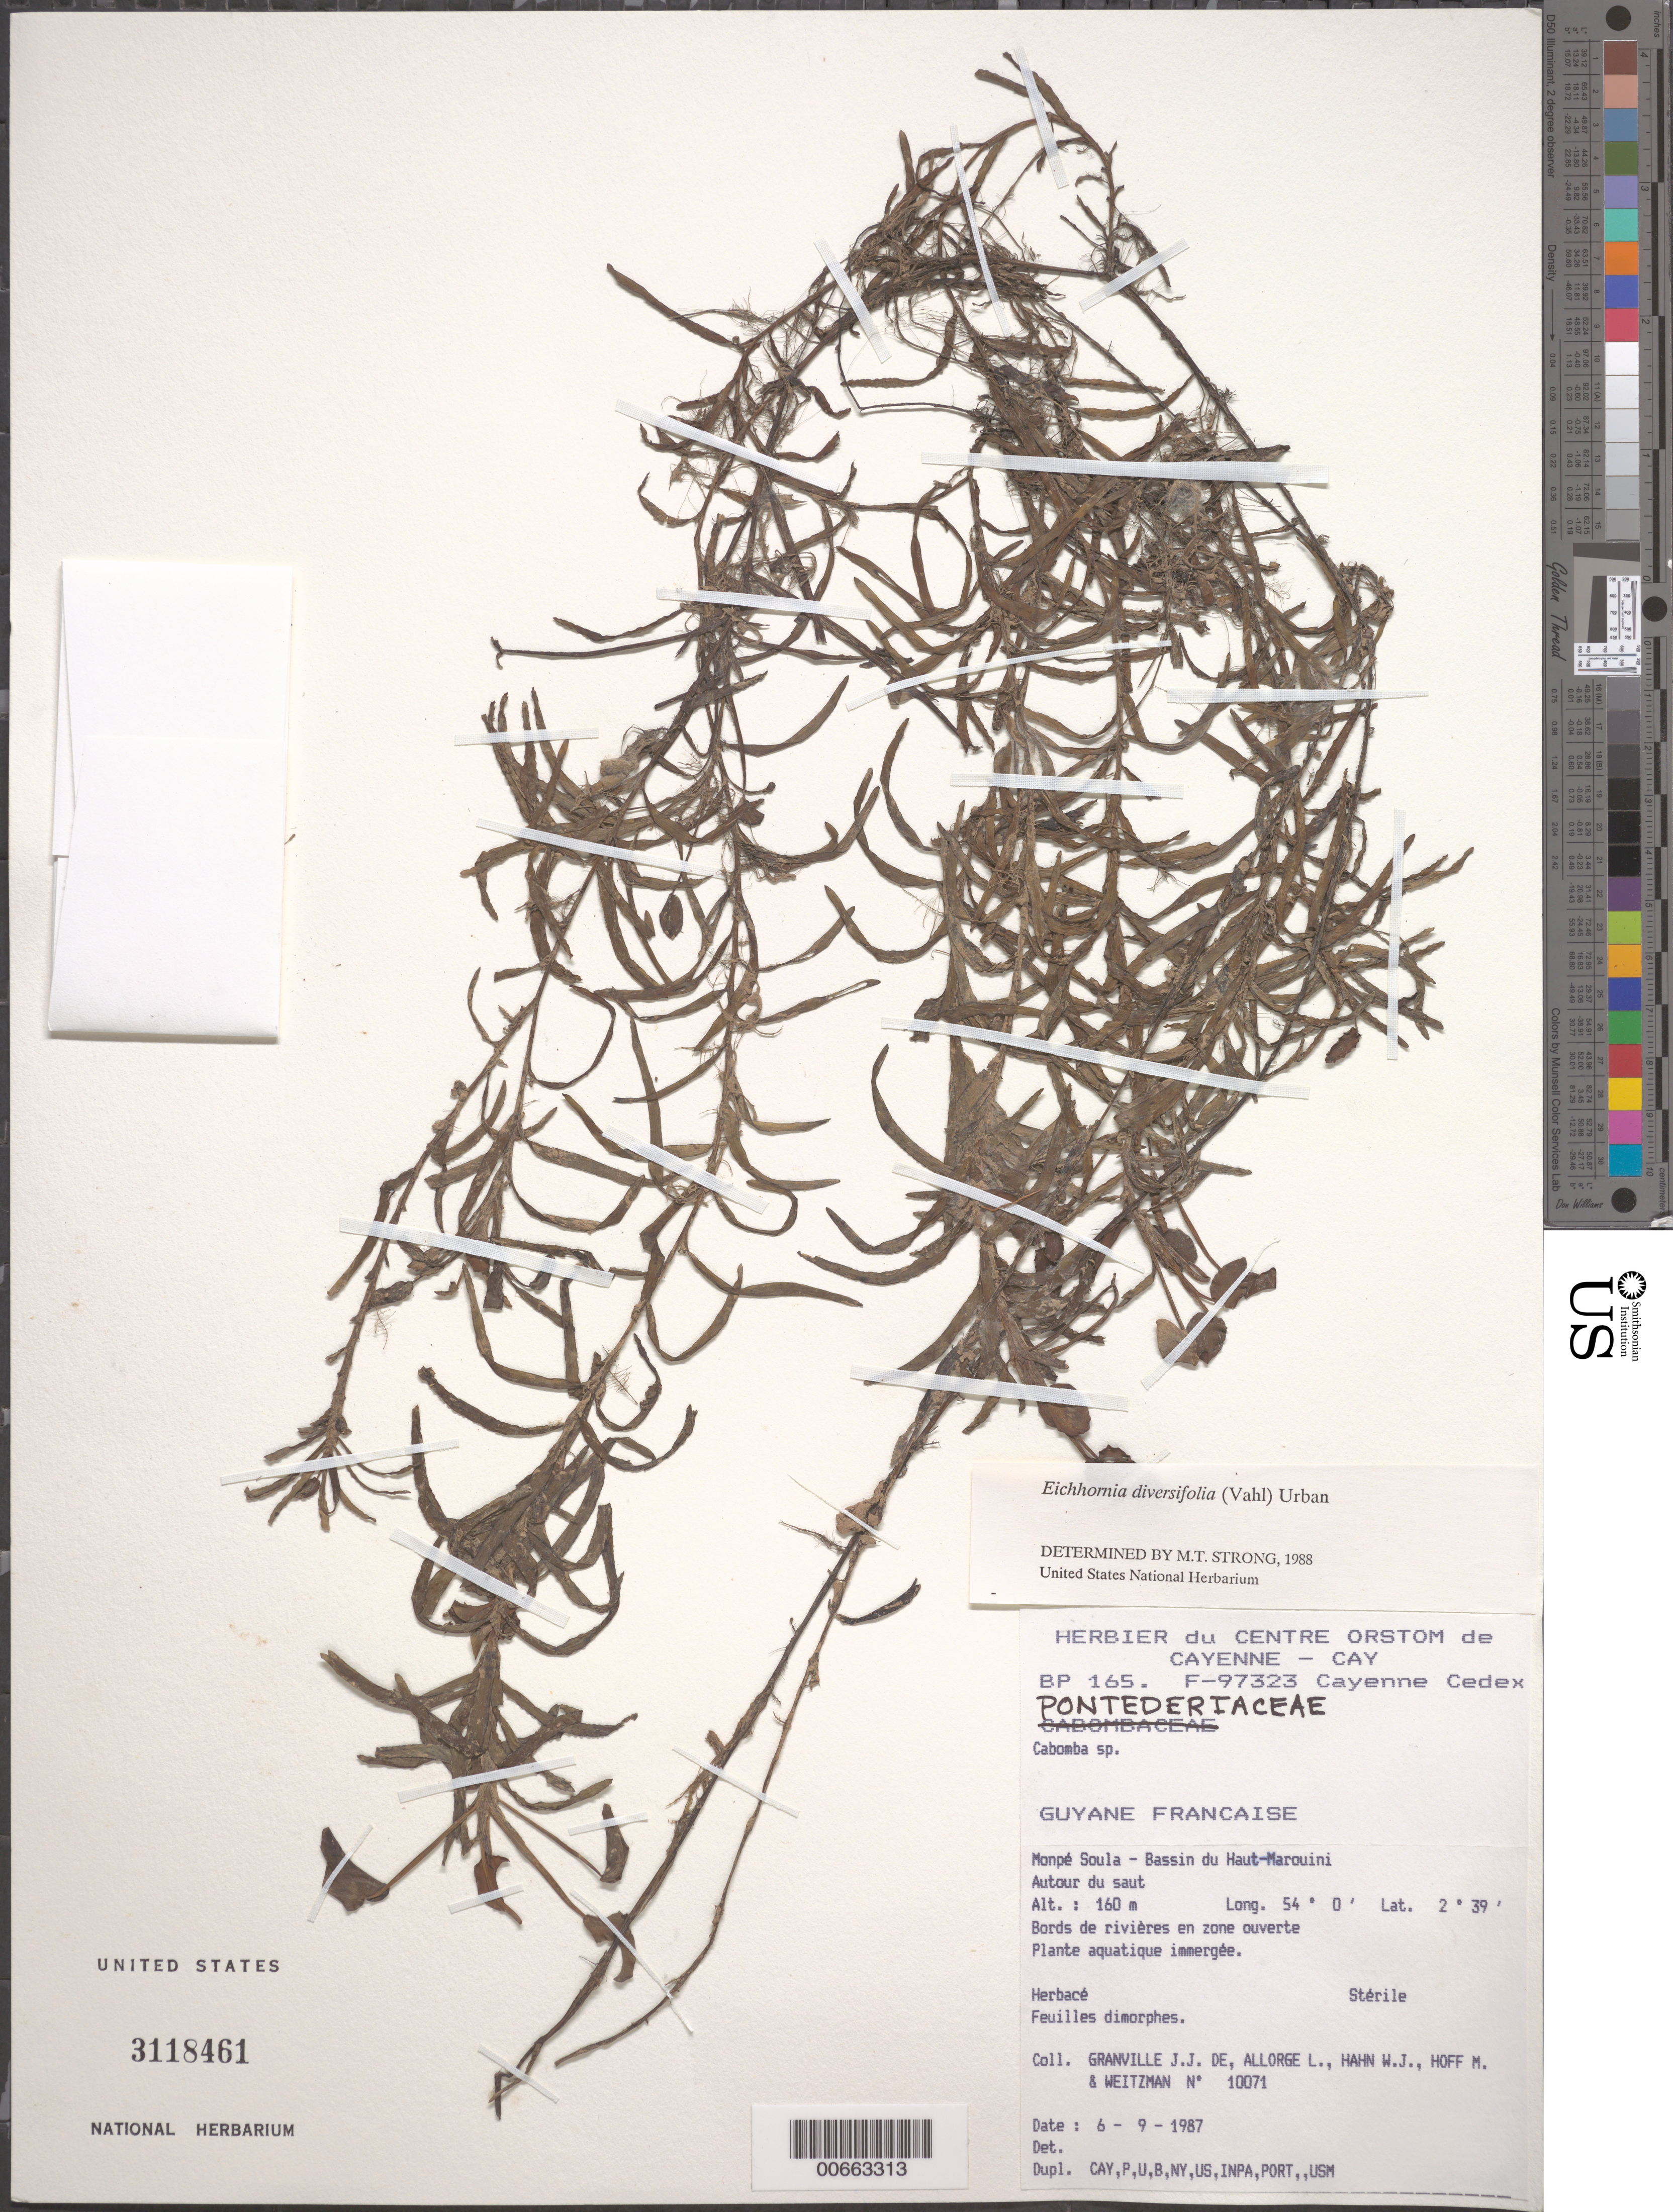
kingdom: Plantae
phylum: Tracheophyta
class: Liliopsida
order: Commelinales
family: Pontederiaceae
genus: Eichhornia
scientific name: Eichhornia diversifolia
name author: (Vahl) Urb.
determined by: Strong, M. T., (US), Smithsonian Institution - National Museum of Natural History (UNITED STATES)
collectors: J.-J. de Granville, L. Allorge, W. J. Hahn, M. Hoff & A. L. Weitzman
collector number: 10071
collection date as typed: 6-Sep-87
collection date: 1987-09-06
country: French Guiana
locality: Monpé Soula, Bassin du Haut-Marouini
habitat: Along river, open area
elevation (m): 160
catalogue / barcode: US 3118461